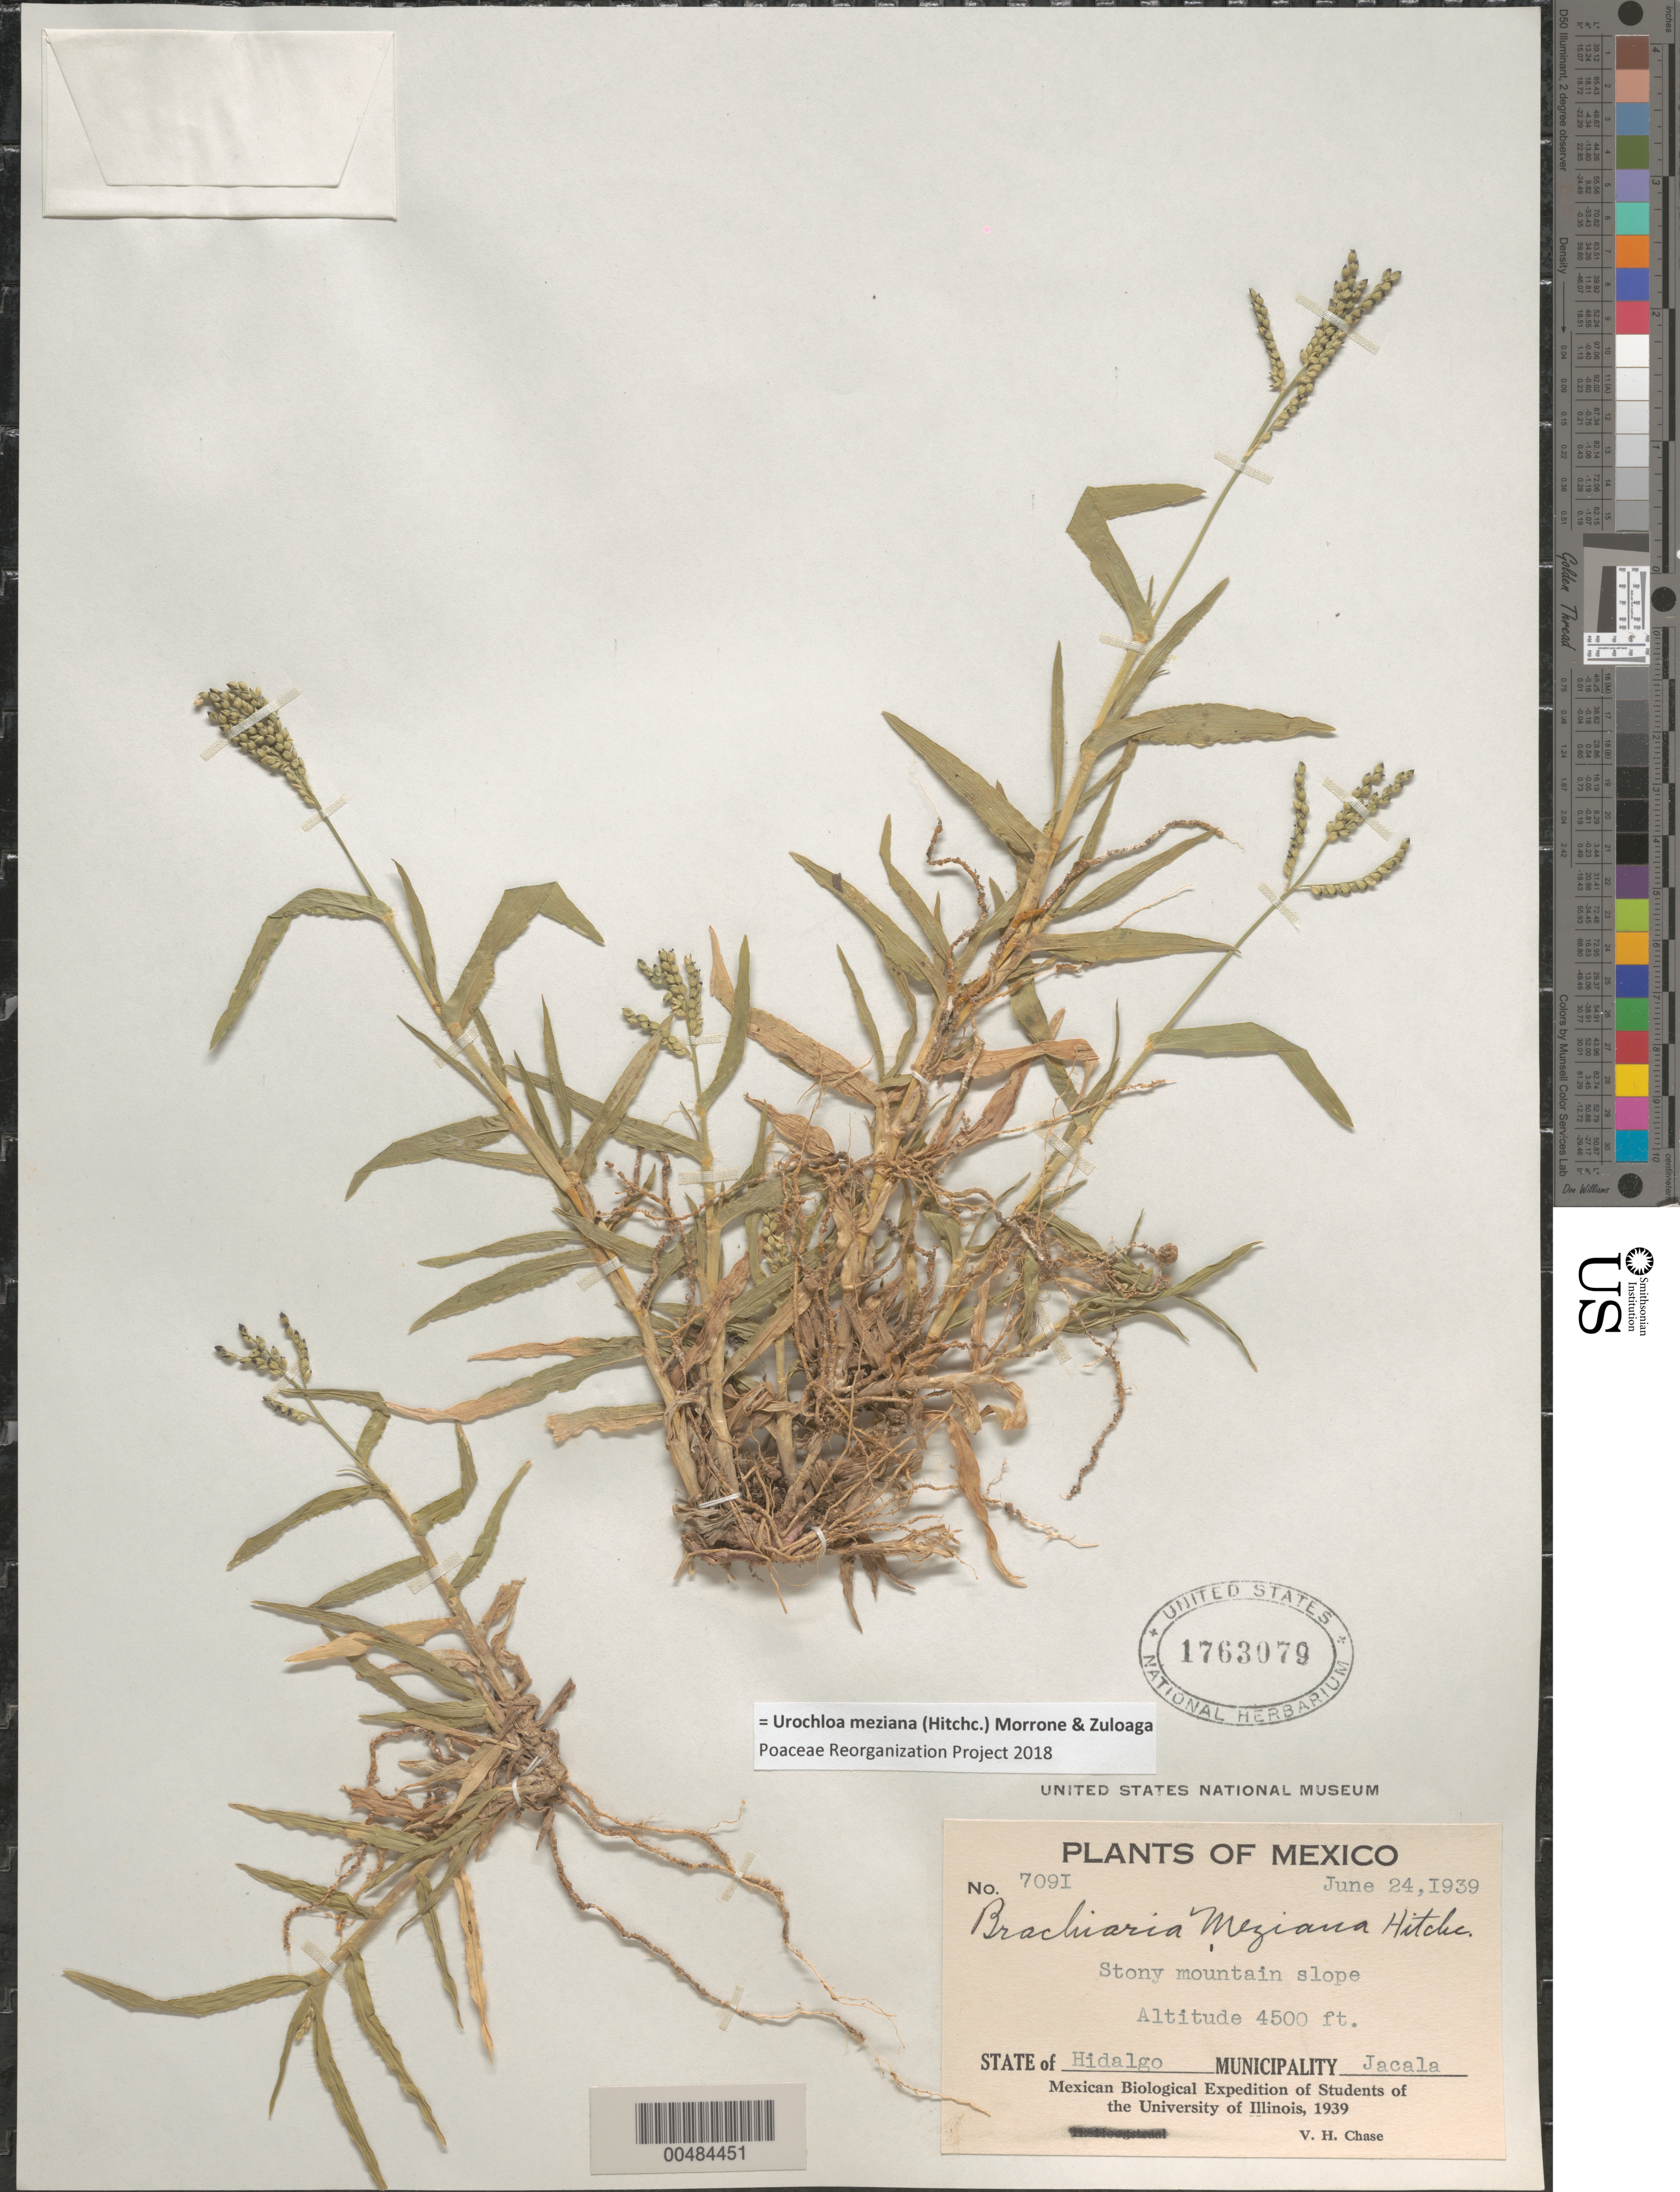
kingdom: Plantae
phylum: Tracheophyta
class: Liliopsida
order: Poales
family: Poaceae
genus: Brachiaria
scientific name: Brachiaria meziana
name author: Hitchc.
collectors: V. H. Chase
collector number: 7091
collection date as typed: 24 Jun 1939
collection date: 1939-06-24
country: Mexico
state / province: Hidalgo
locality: Jacala Mun.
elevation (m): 1372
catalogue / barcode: US 1763079